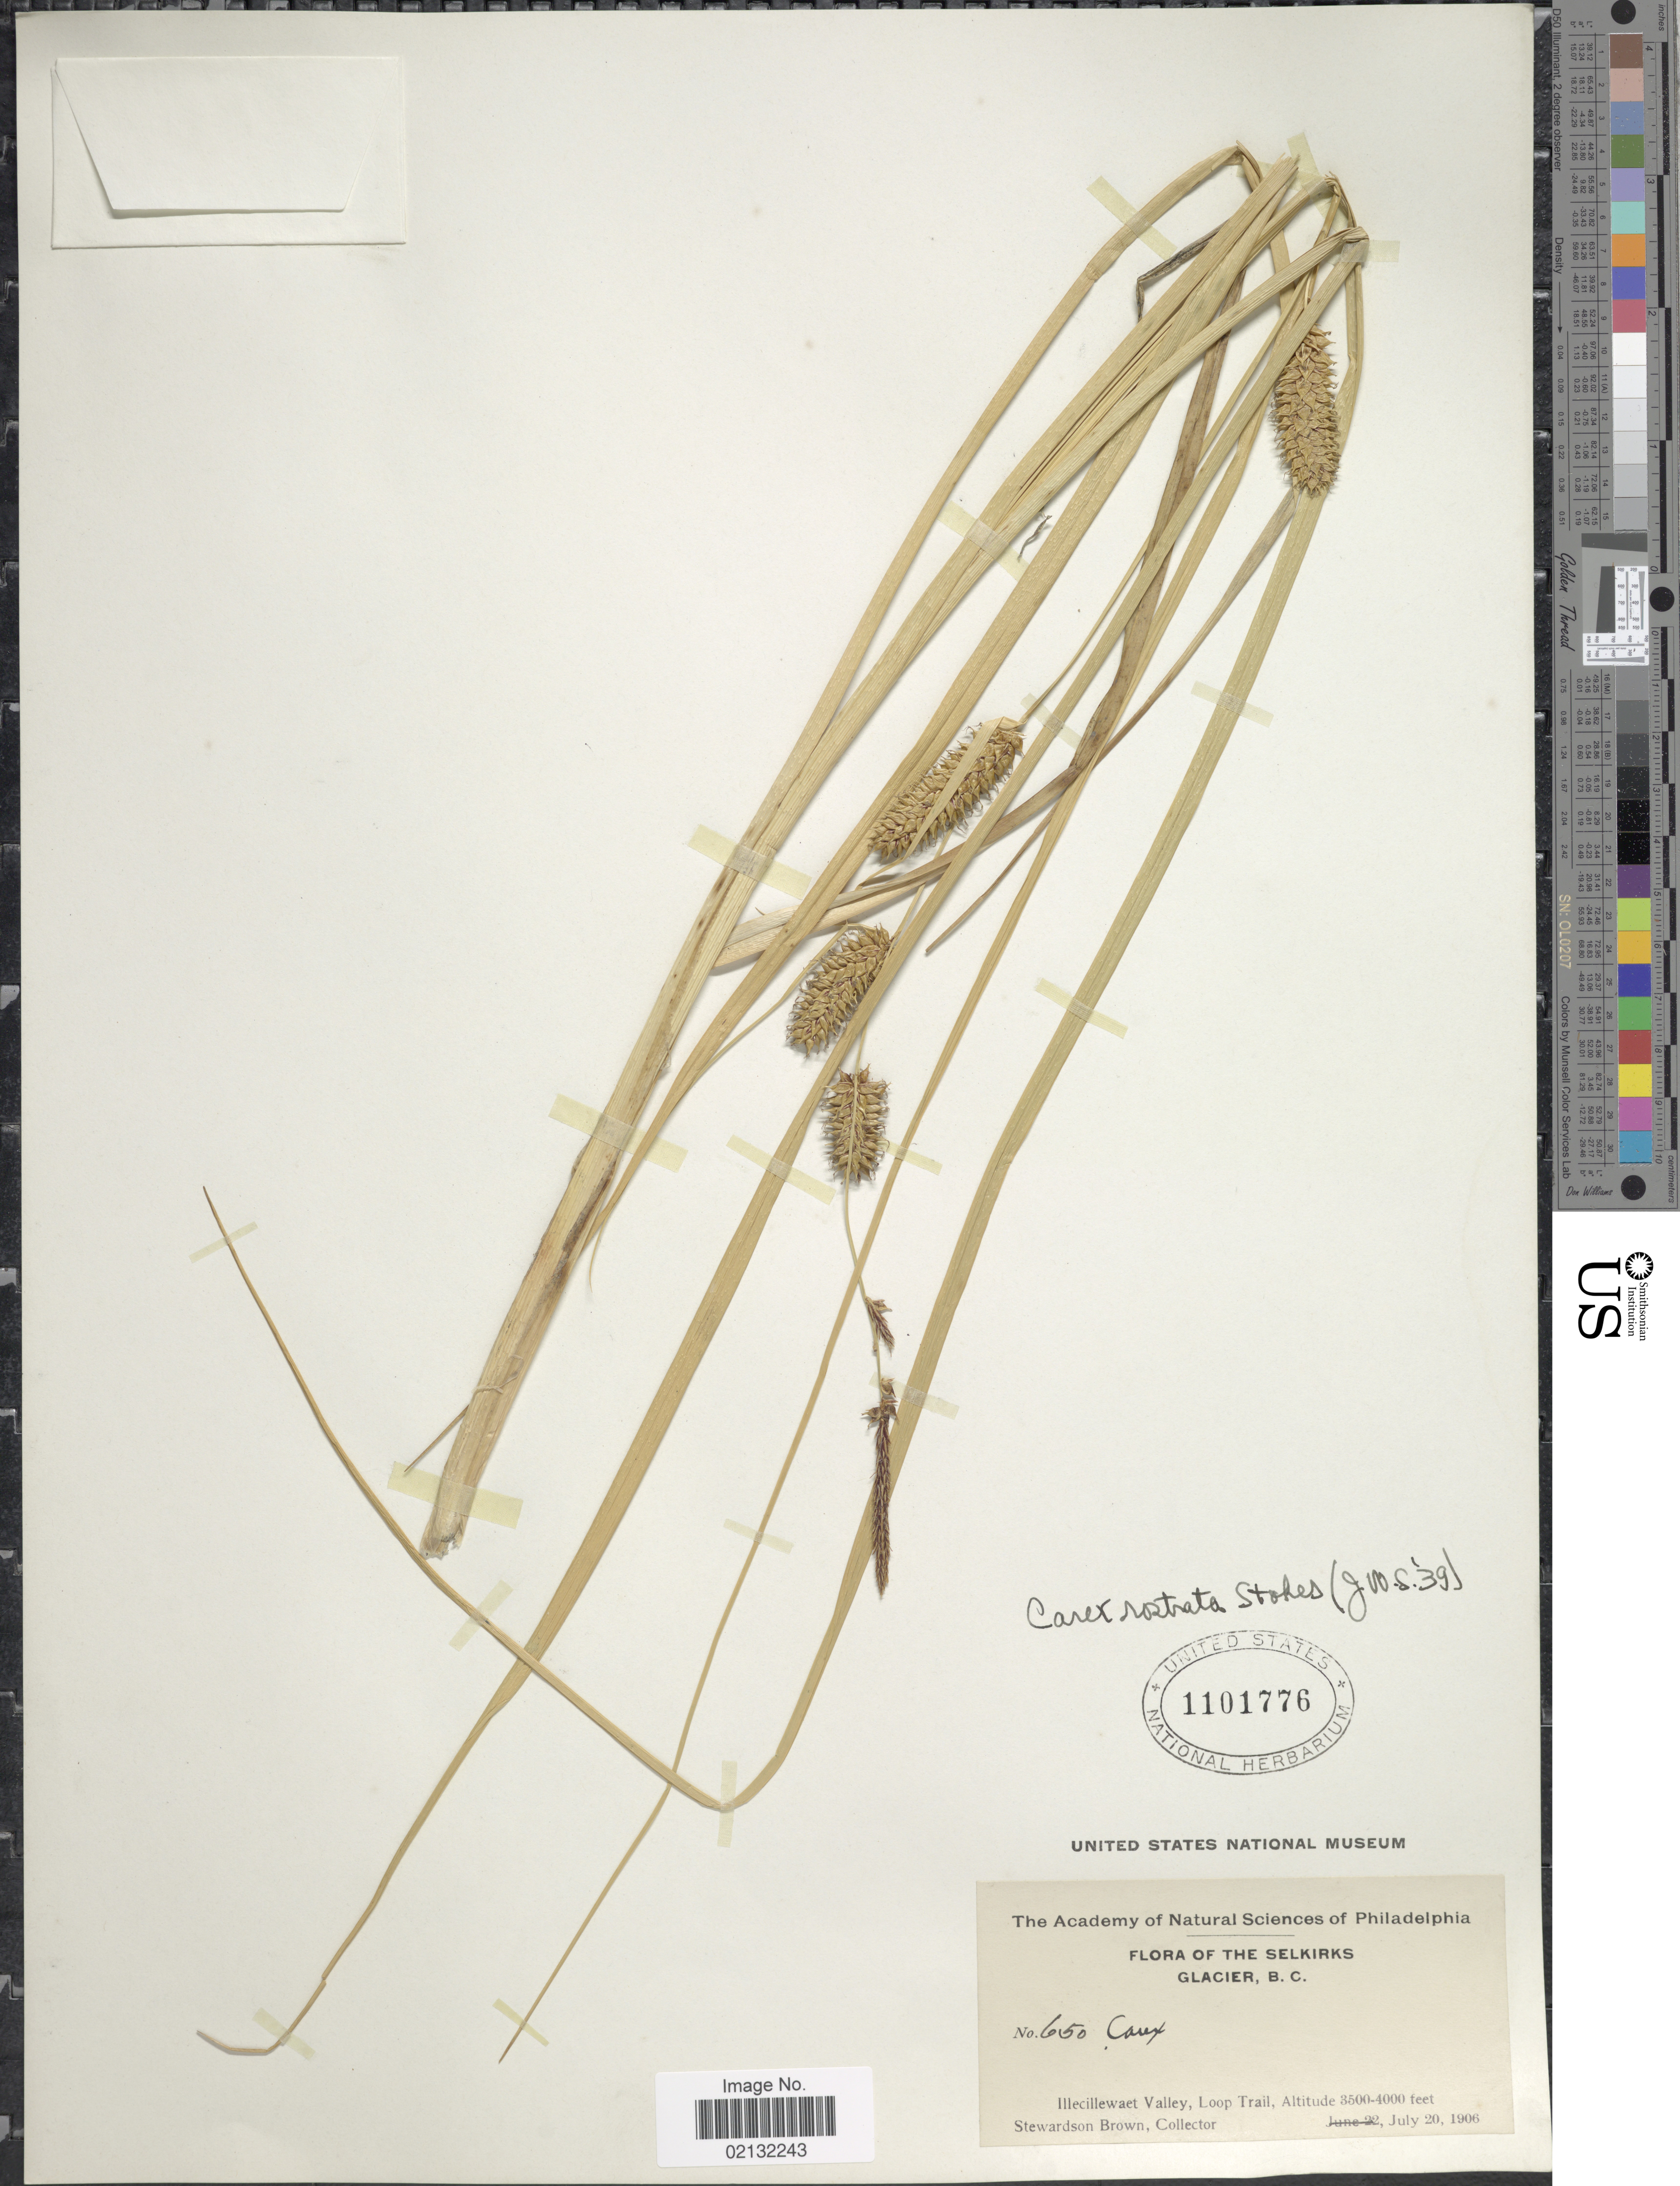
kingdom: Plantae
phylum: Tracheophyta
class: Liliopsida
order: Poales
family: Cyperaceae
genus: Carex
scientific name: Carex rostrata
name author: Stokes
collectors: S. Brown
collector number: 650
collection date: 1906-07-20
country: Canada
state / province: British Columbia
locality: Selkirks, Glacier, Illecillewaet Valley, Loop Trail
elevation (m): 1067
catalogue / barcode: US 1101776